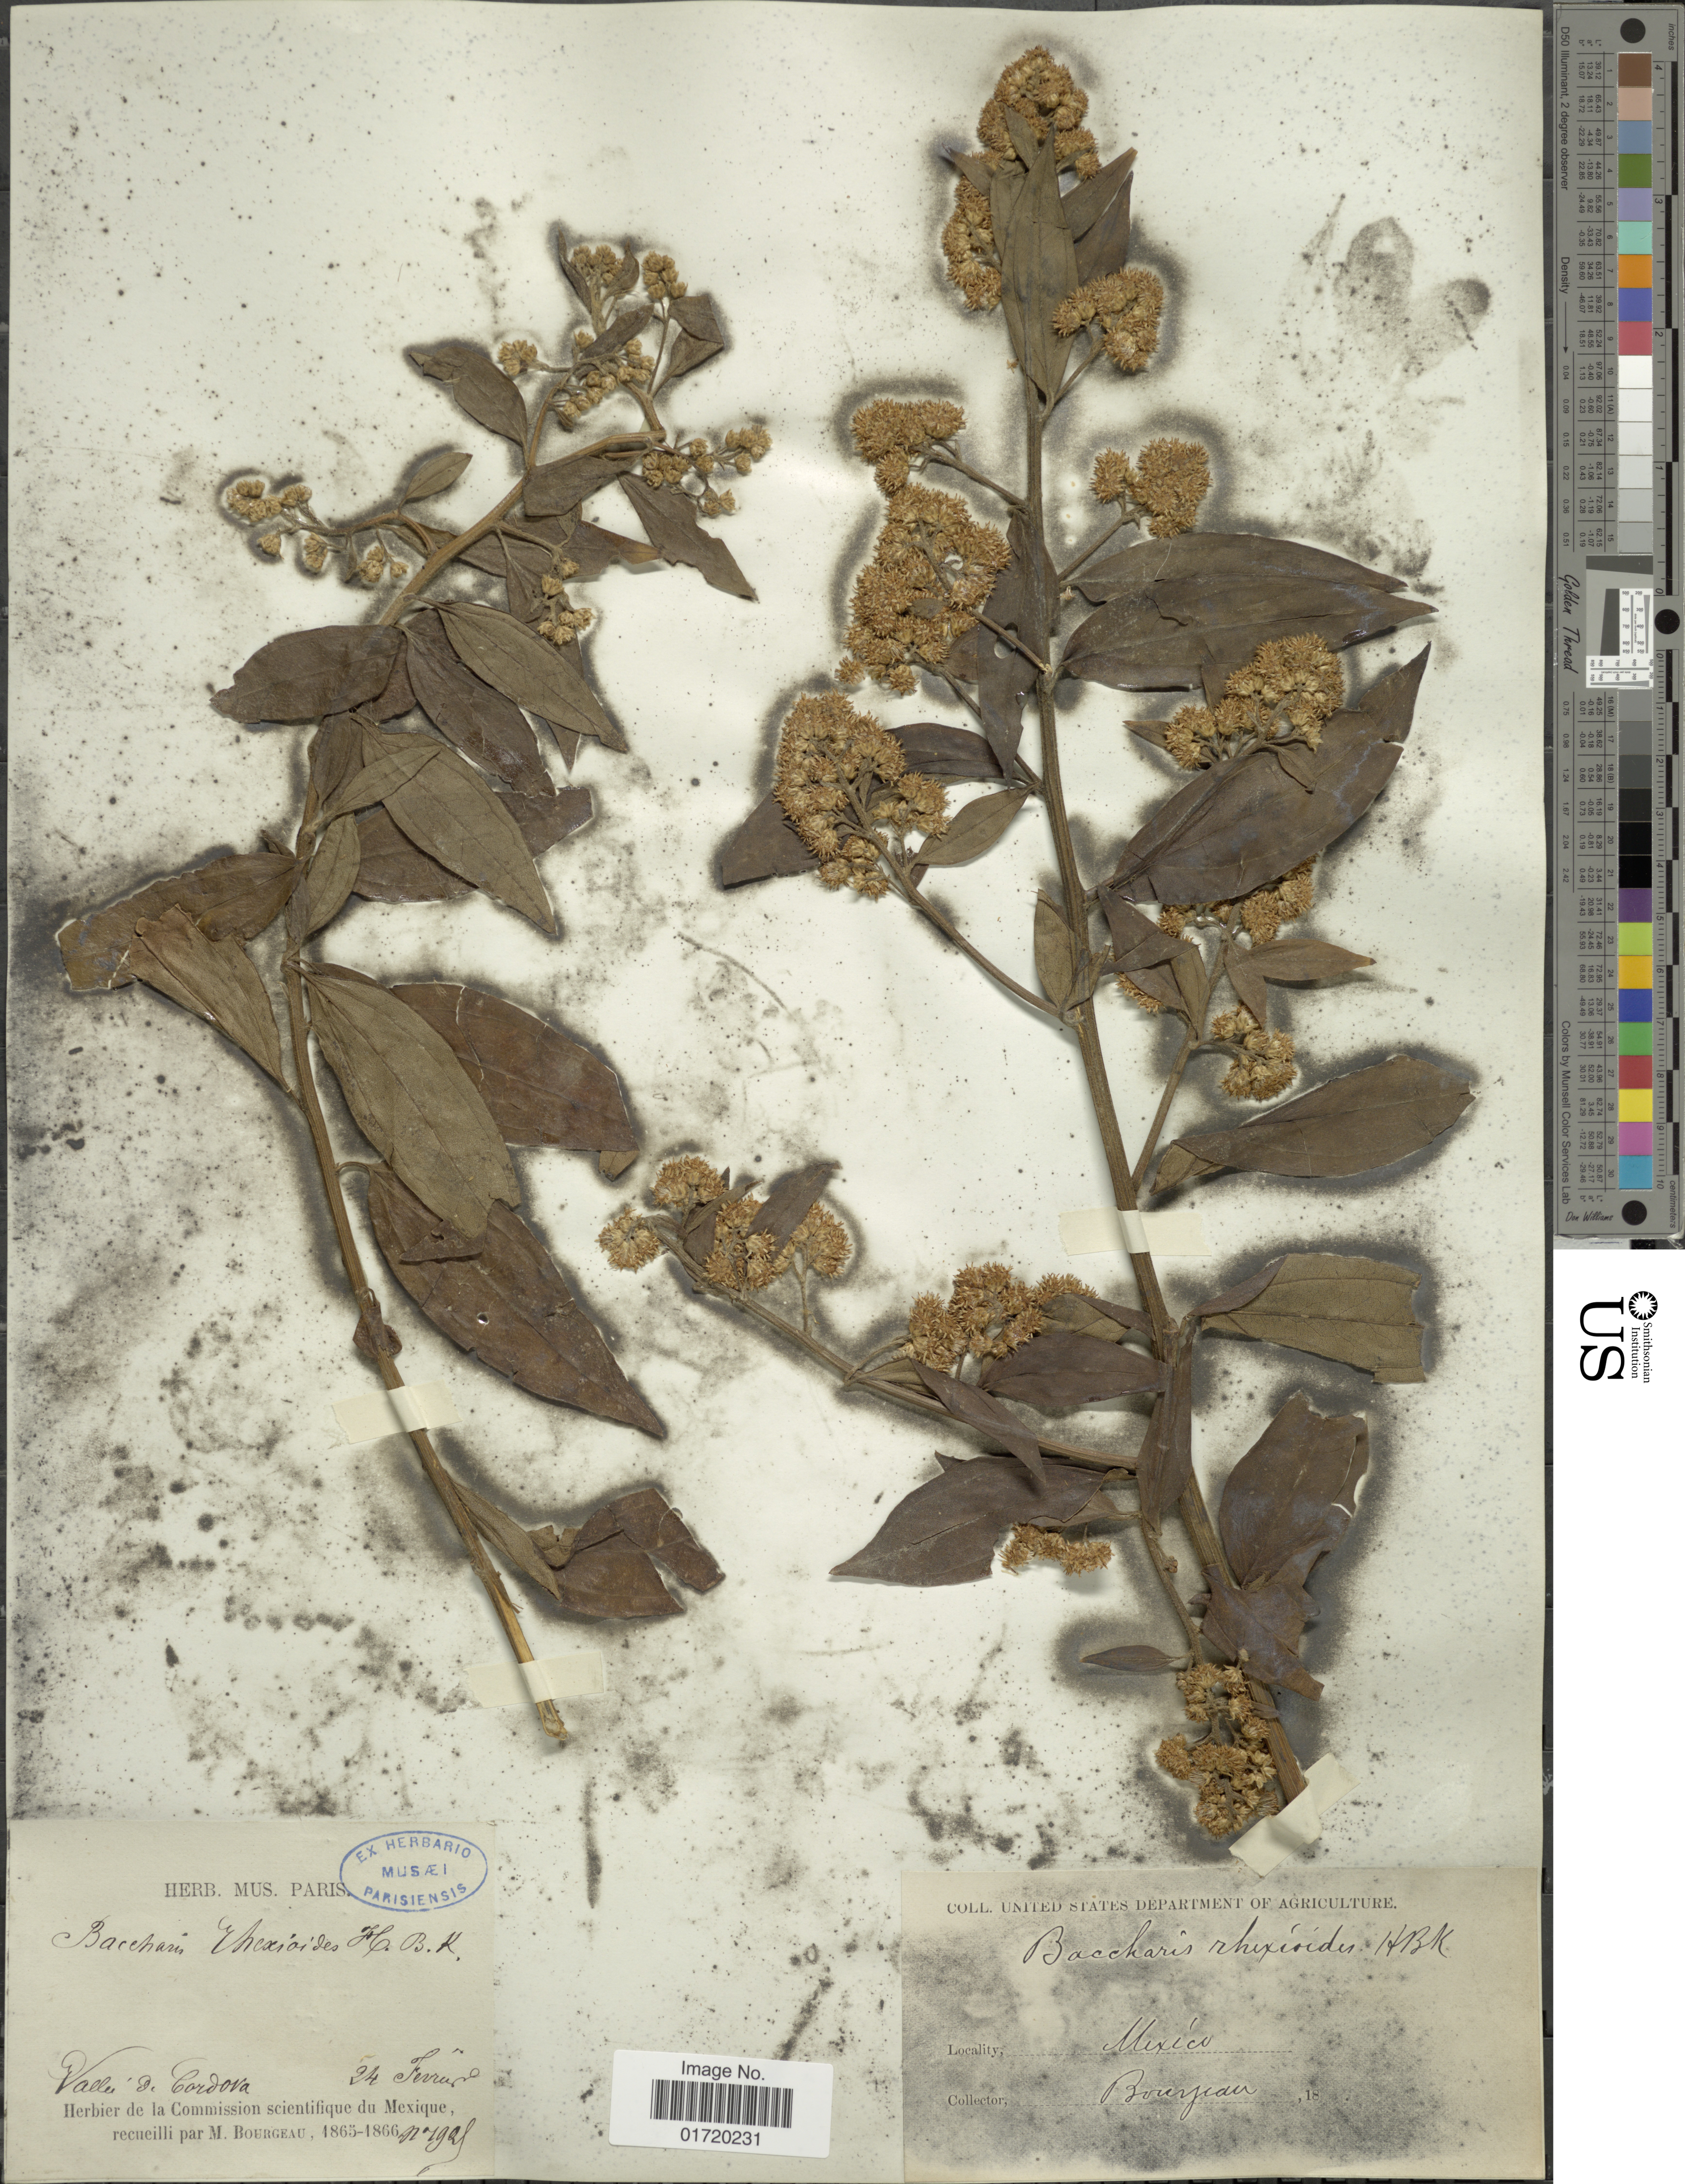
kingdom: Plantae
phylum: Tracheophyta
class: Magnoliopsida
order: Asterales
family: Asteraceae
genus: Baccharis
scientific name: Baccharis trinervis var. rhexioides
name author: (Kunth) Baker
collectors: M. Bourgeau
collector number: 7925*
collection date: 1865-02-24/1866-02-24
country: Mexico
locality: Vallee de Cordova